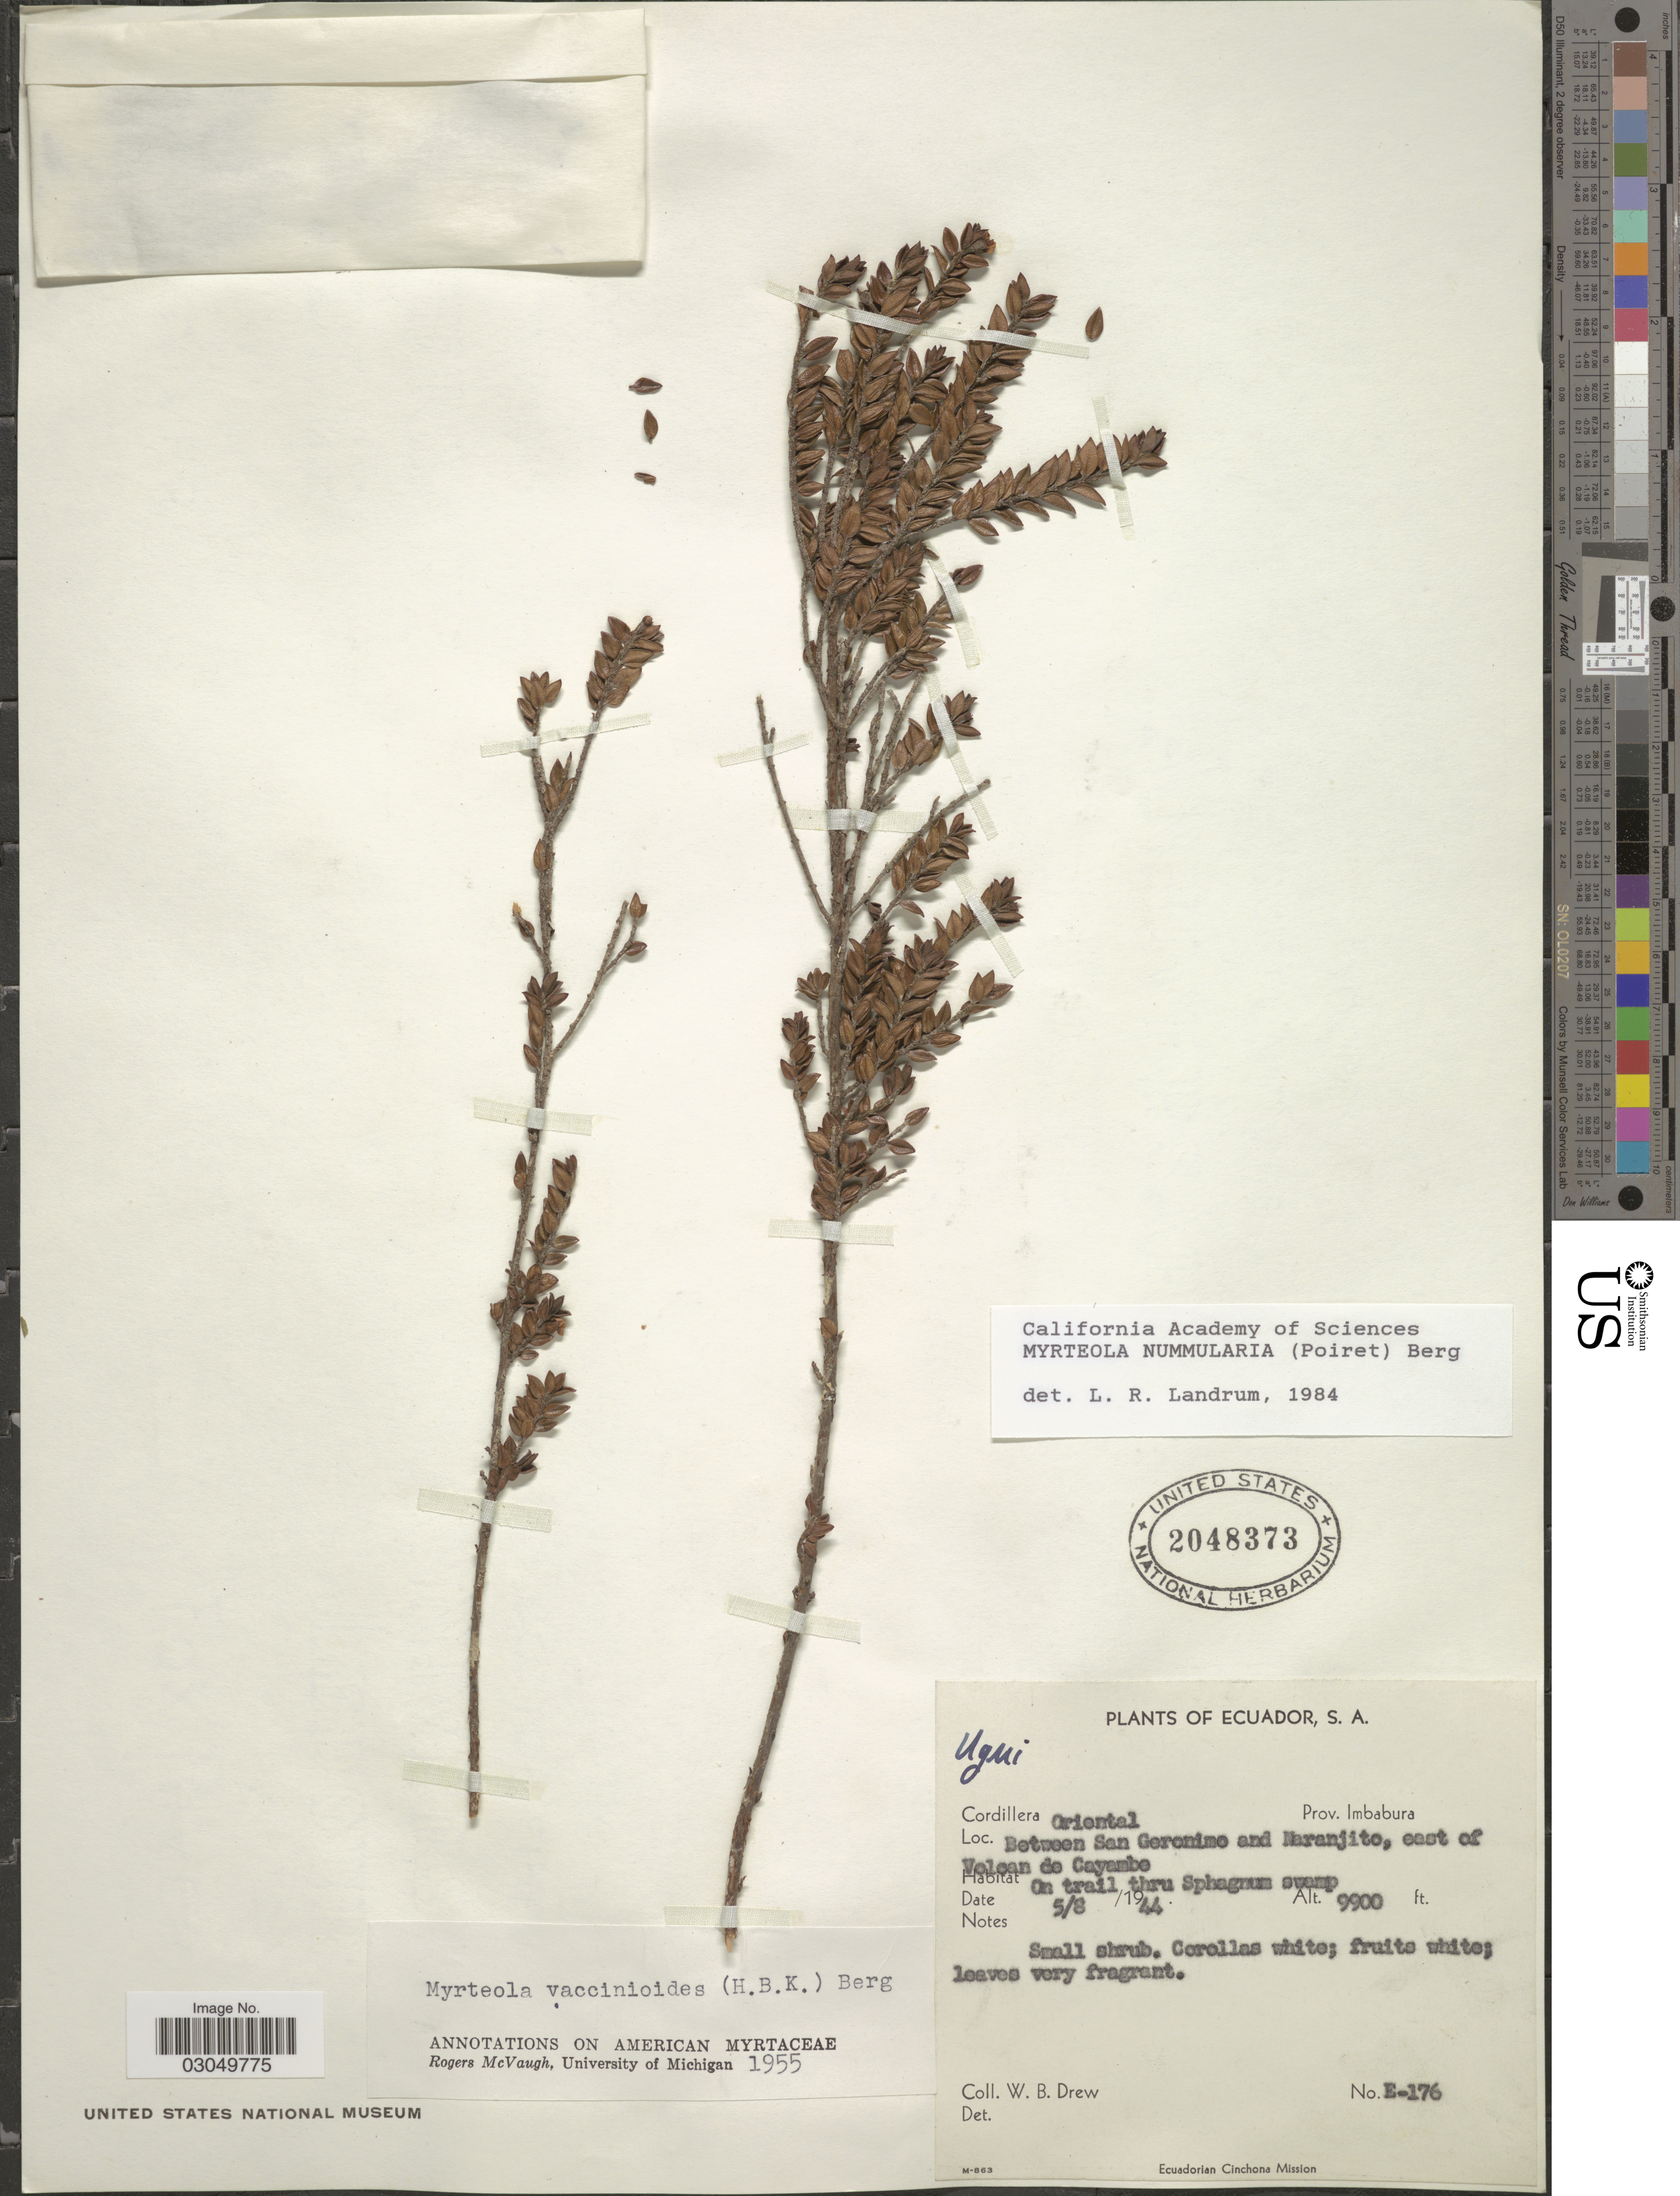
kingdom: Plantae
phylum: Tracheophyta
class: Magnoliopsida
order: Myrtales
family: Myrtaceae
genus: Myrteola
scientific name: Myrteola nummularia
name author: (Lam.) O. Berg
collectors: W. B. Drew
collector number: E-176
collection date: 1944-08-05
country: Ecuador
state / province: Imbabura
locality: Cordillera Oriental. Between San Geronimo and Naranjito, east of Volcan de Cayambe.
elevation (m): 3018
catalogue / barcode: US 2048373